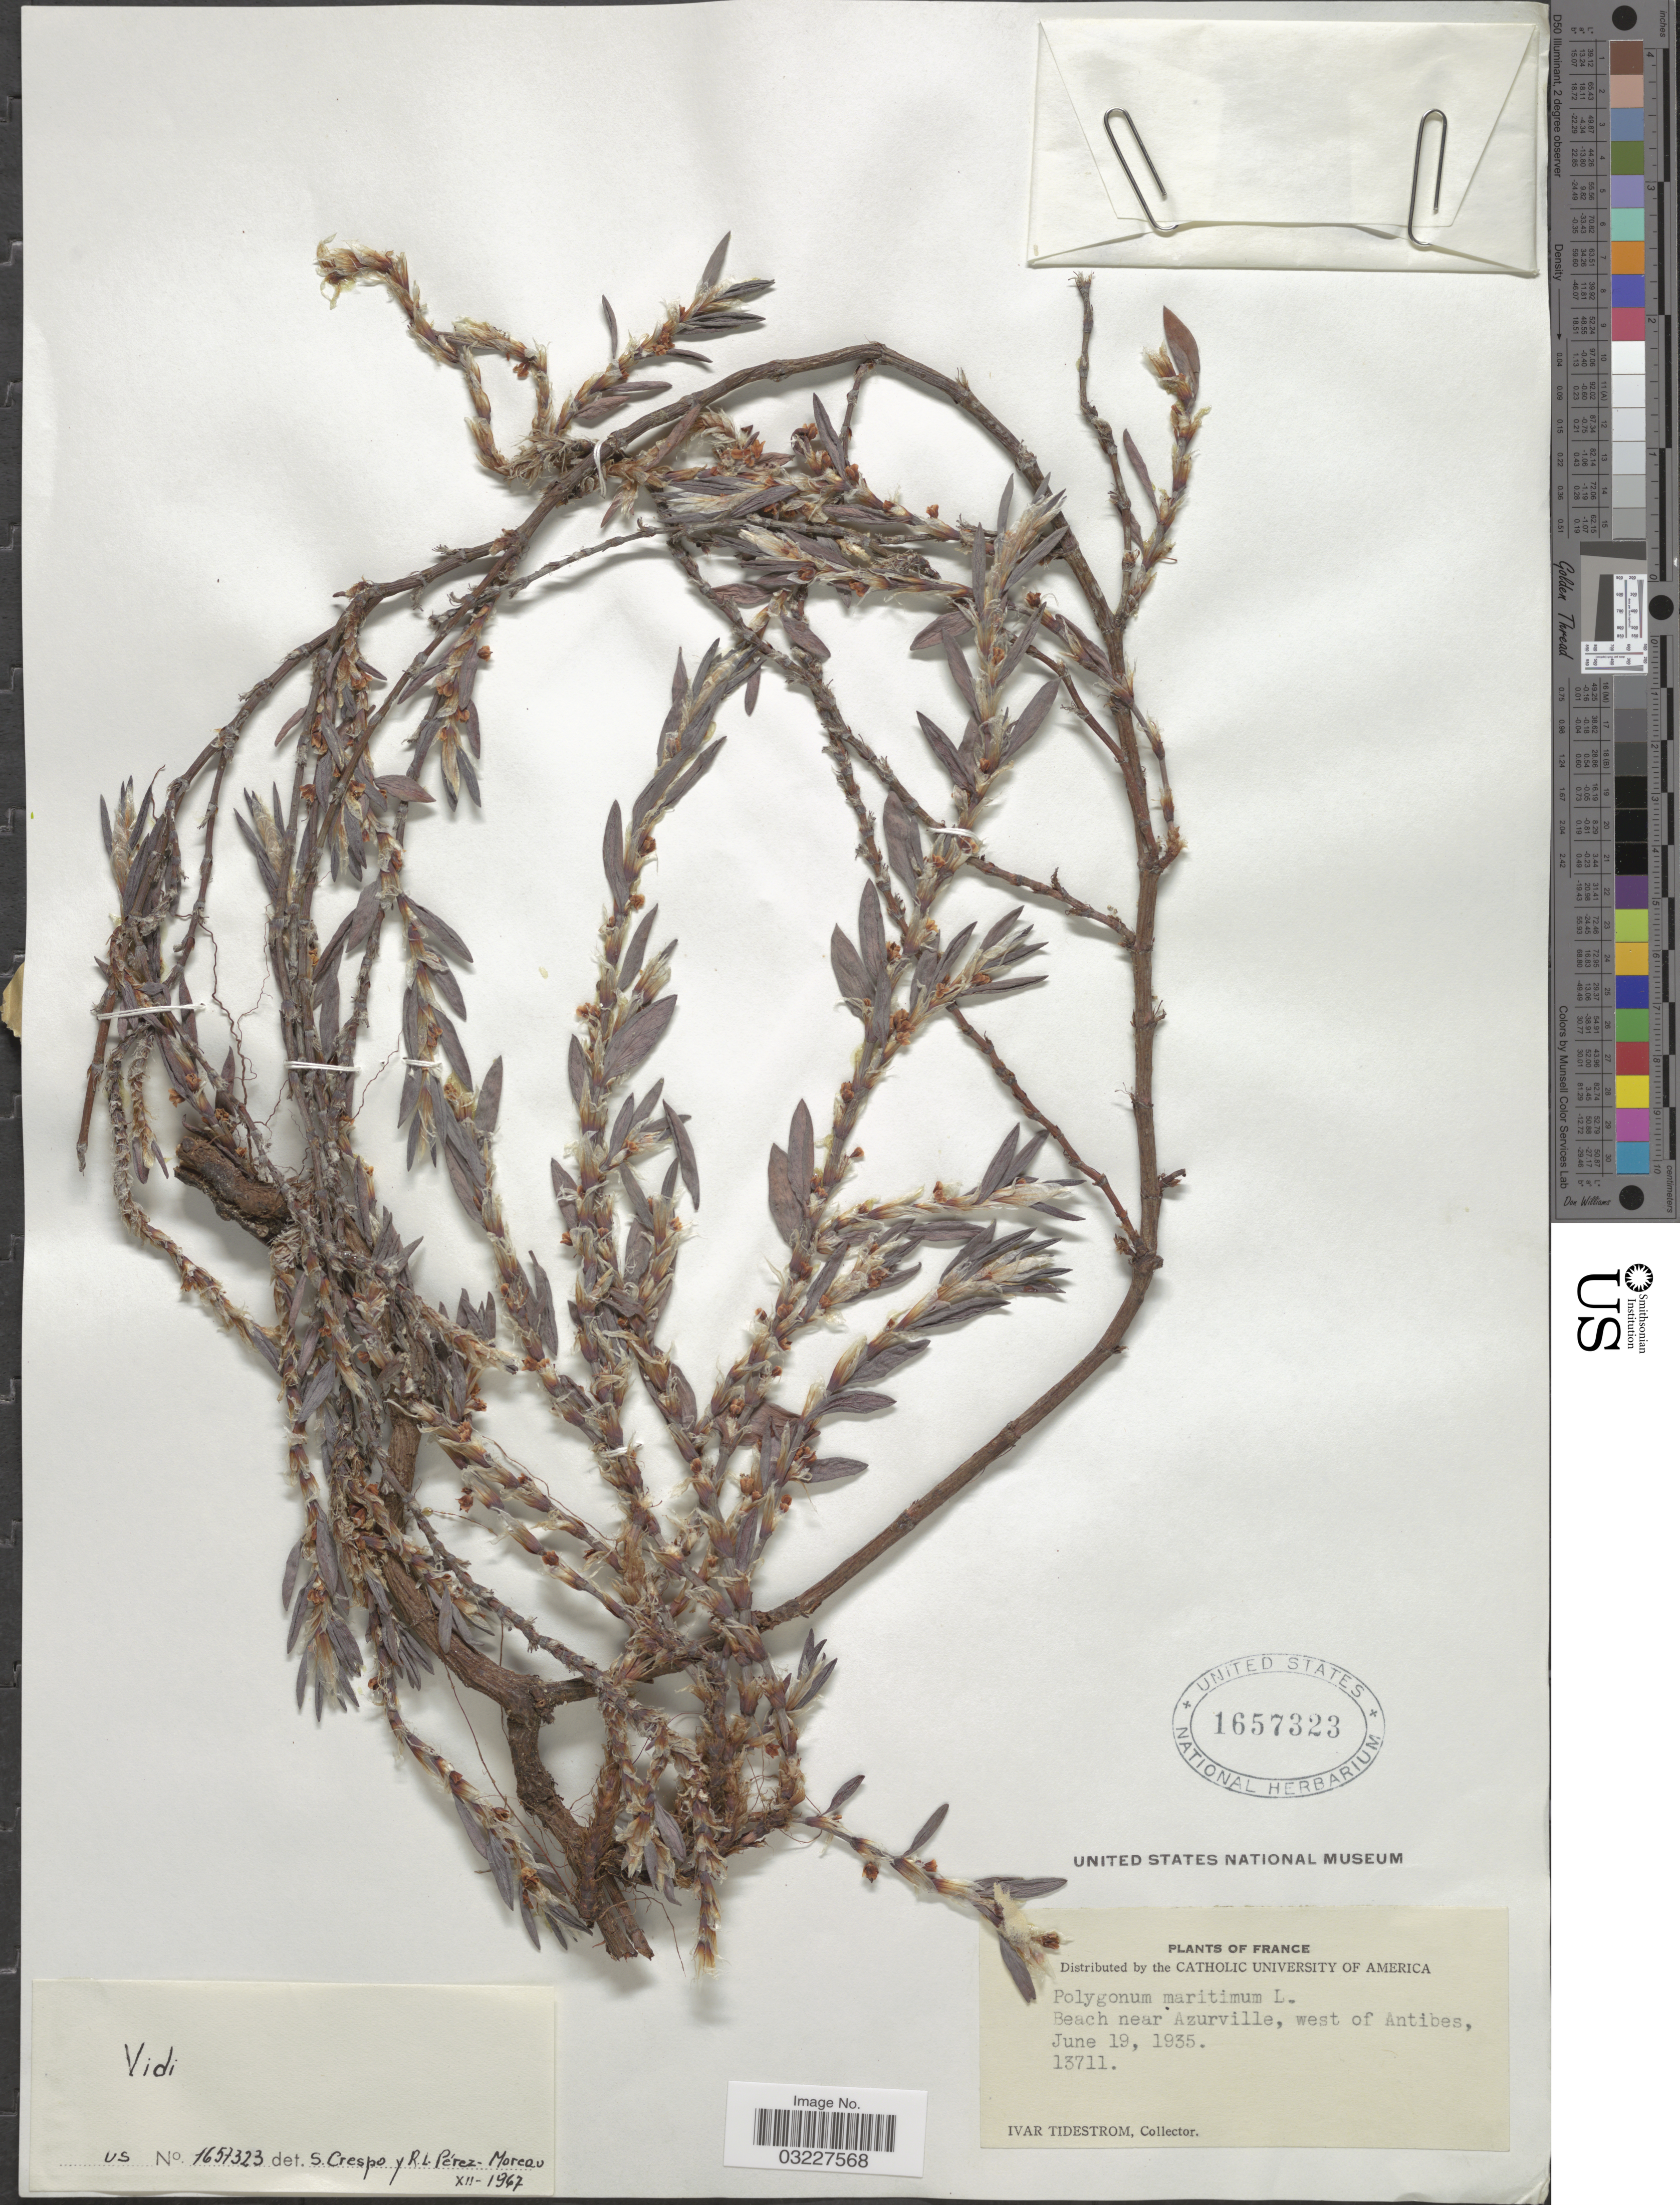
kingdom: Plantae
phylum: Tracheophyta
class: Magnoliopsida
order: Caryophyllales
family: Polygonaceae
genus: Polygonum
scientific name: Polygonum maritimum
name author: L.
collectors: I. F. Tidestrom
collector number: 13711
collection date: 1935-06-19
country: France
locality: Beach near Azurville, west of Antibes.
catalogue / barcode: US 1657323